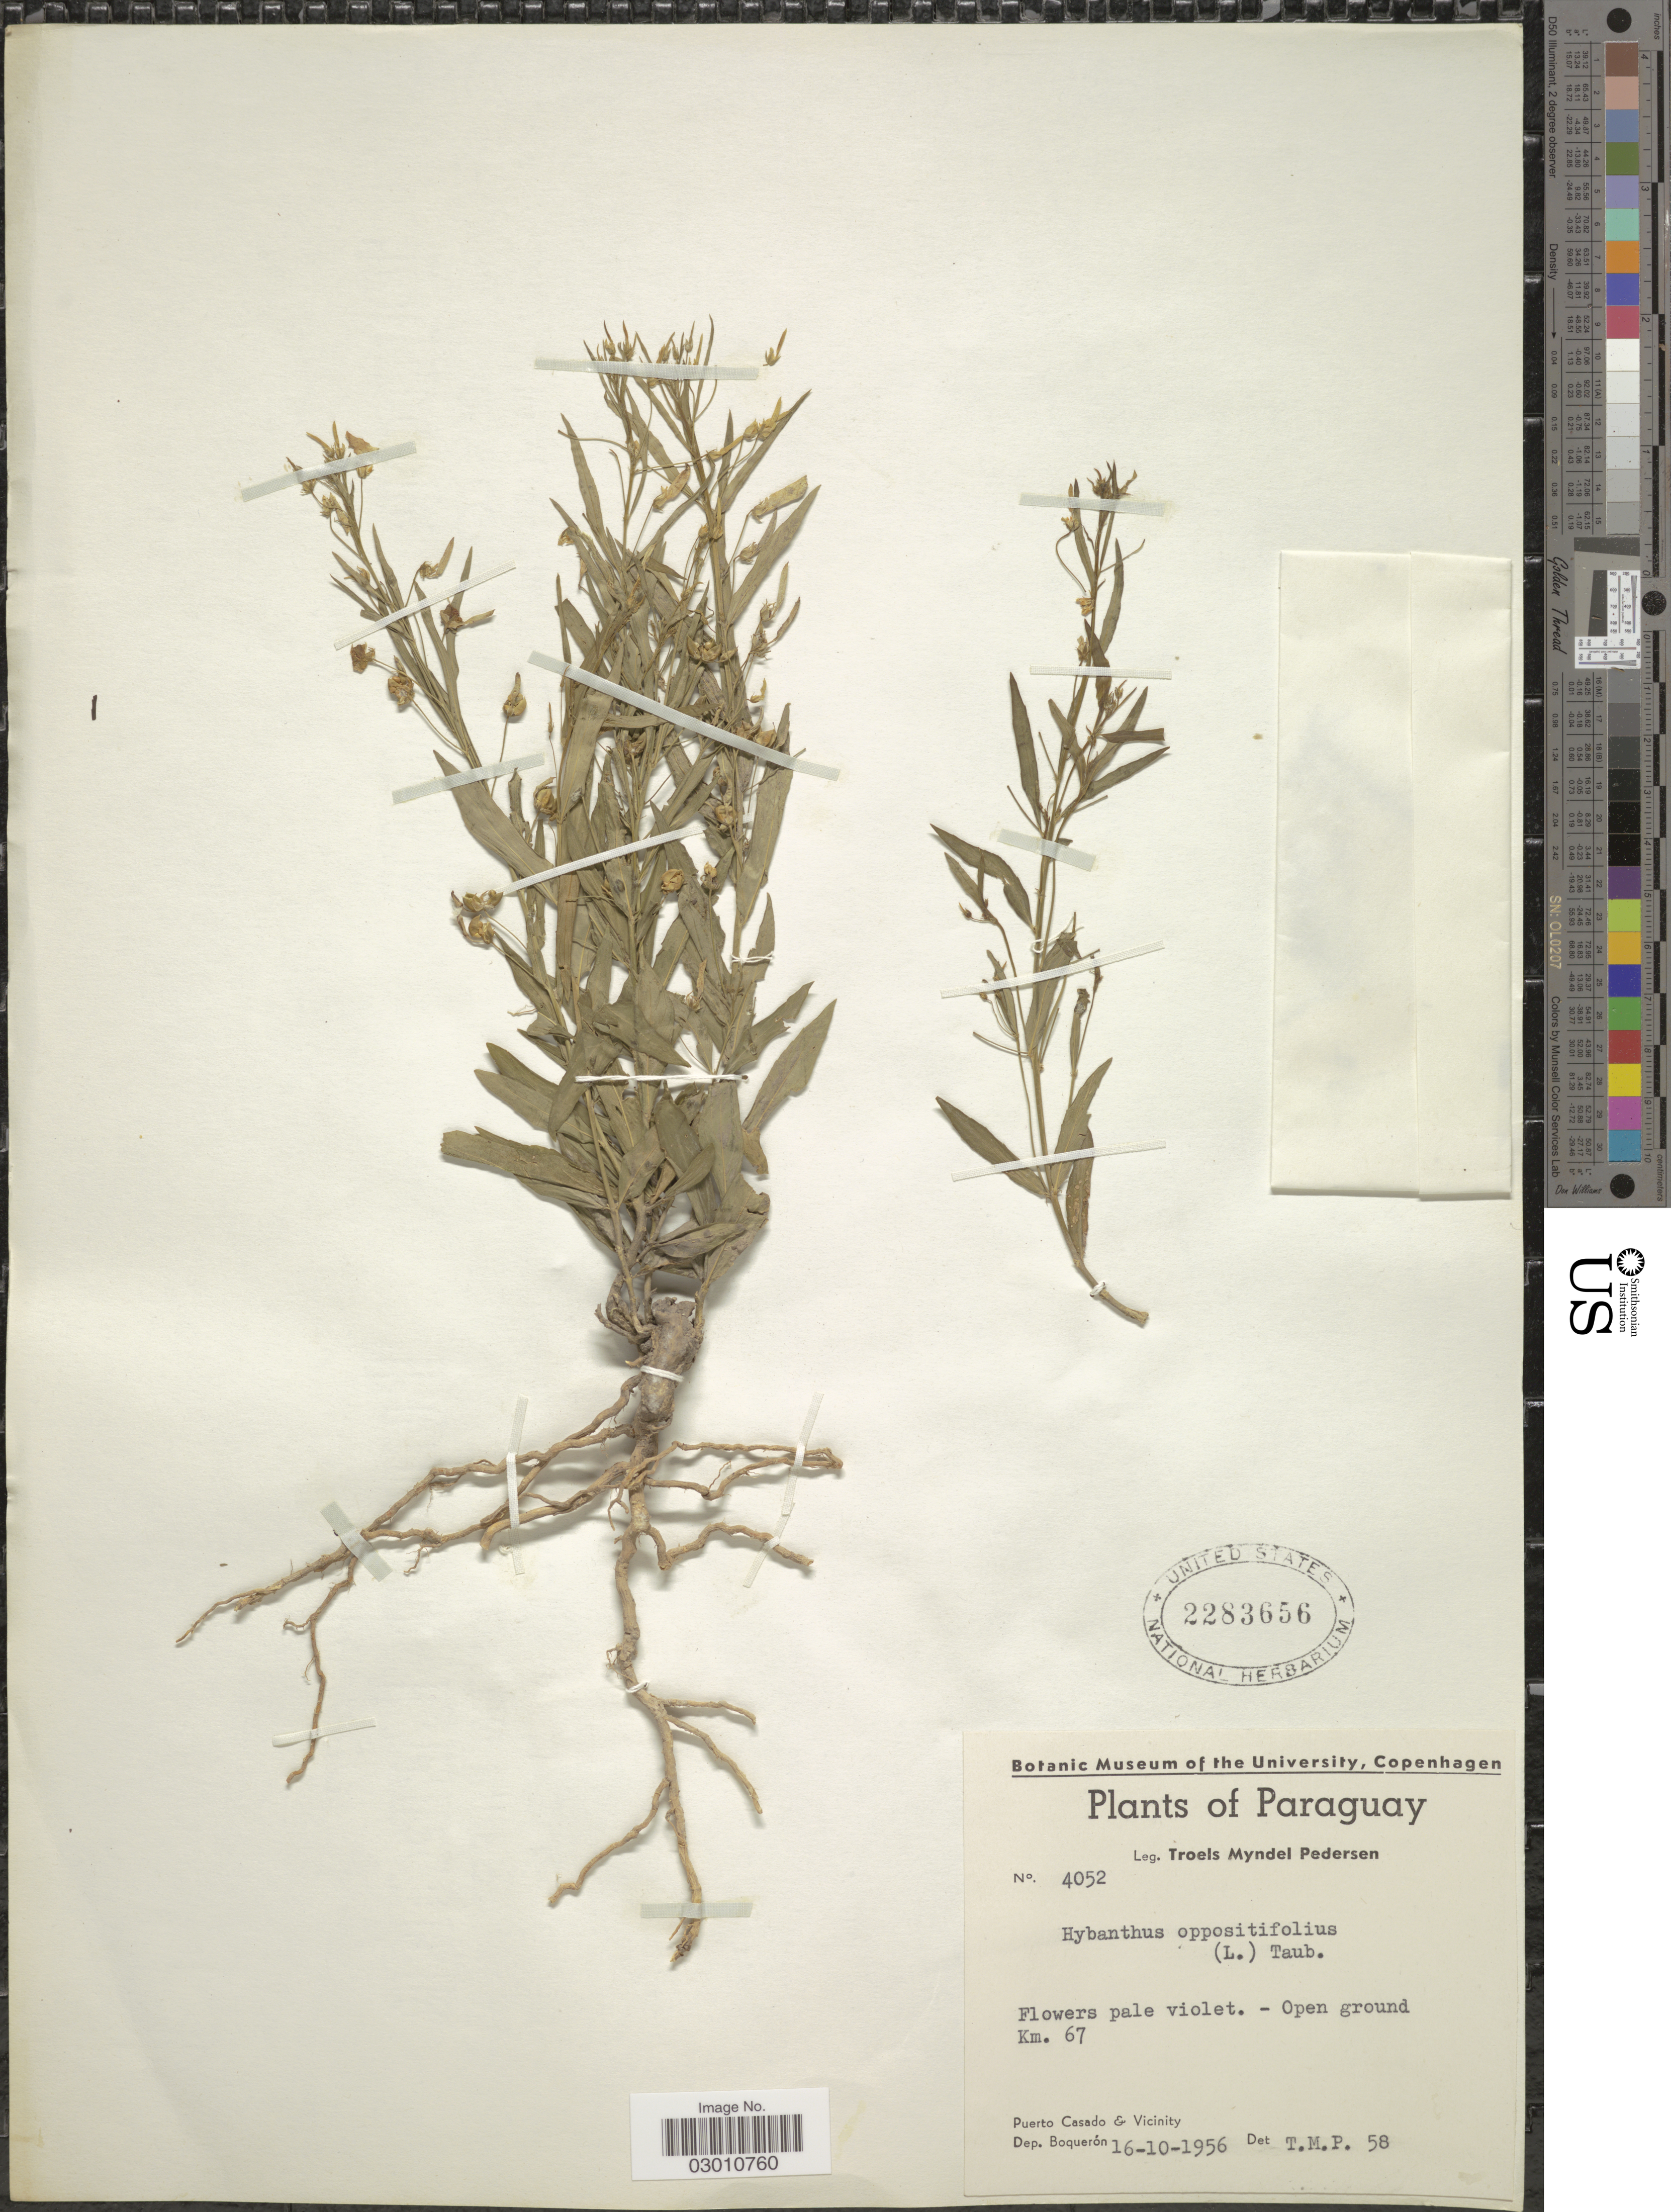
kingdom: Plantae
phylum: Tracheophyta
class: Magnoliopsida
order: Malpighiales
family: Violaceae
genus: Pombalia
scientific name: Pombalia oppositifolia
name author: (L.) Paula-Souza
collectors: T. Pederson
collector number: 4052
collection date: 1956-10-16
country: Paraguay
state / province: Boqueron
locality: Open ground Km. 67. Puerto Casado & Vicinity. Dep. Boquerón.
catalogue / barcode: US 2283656